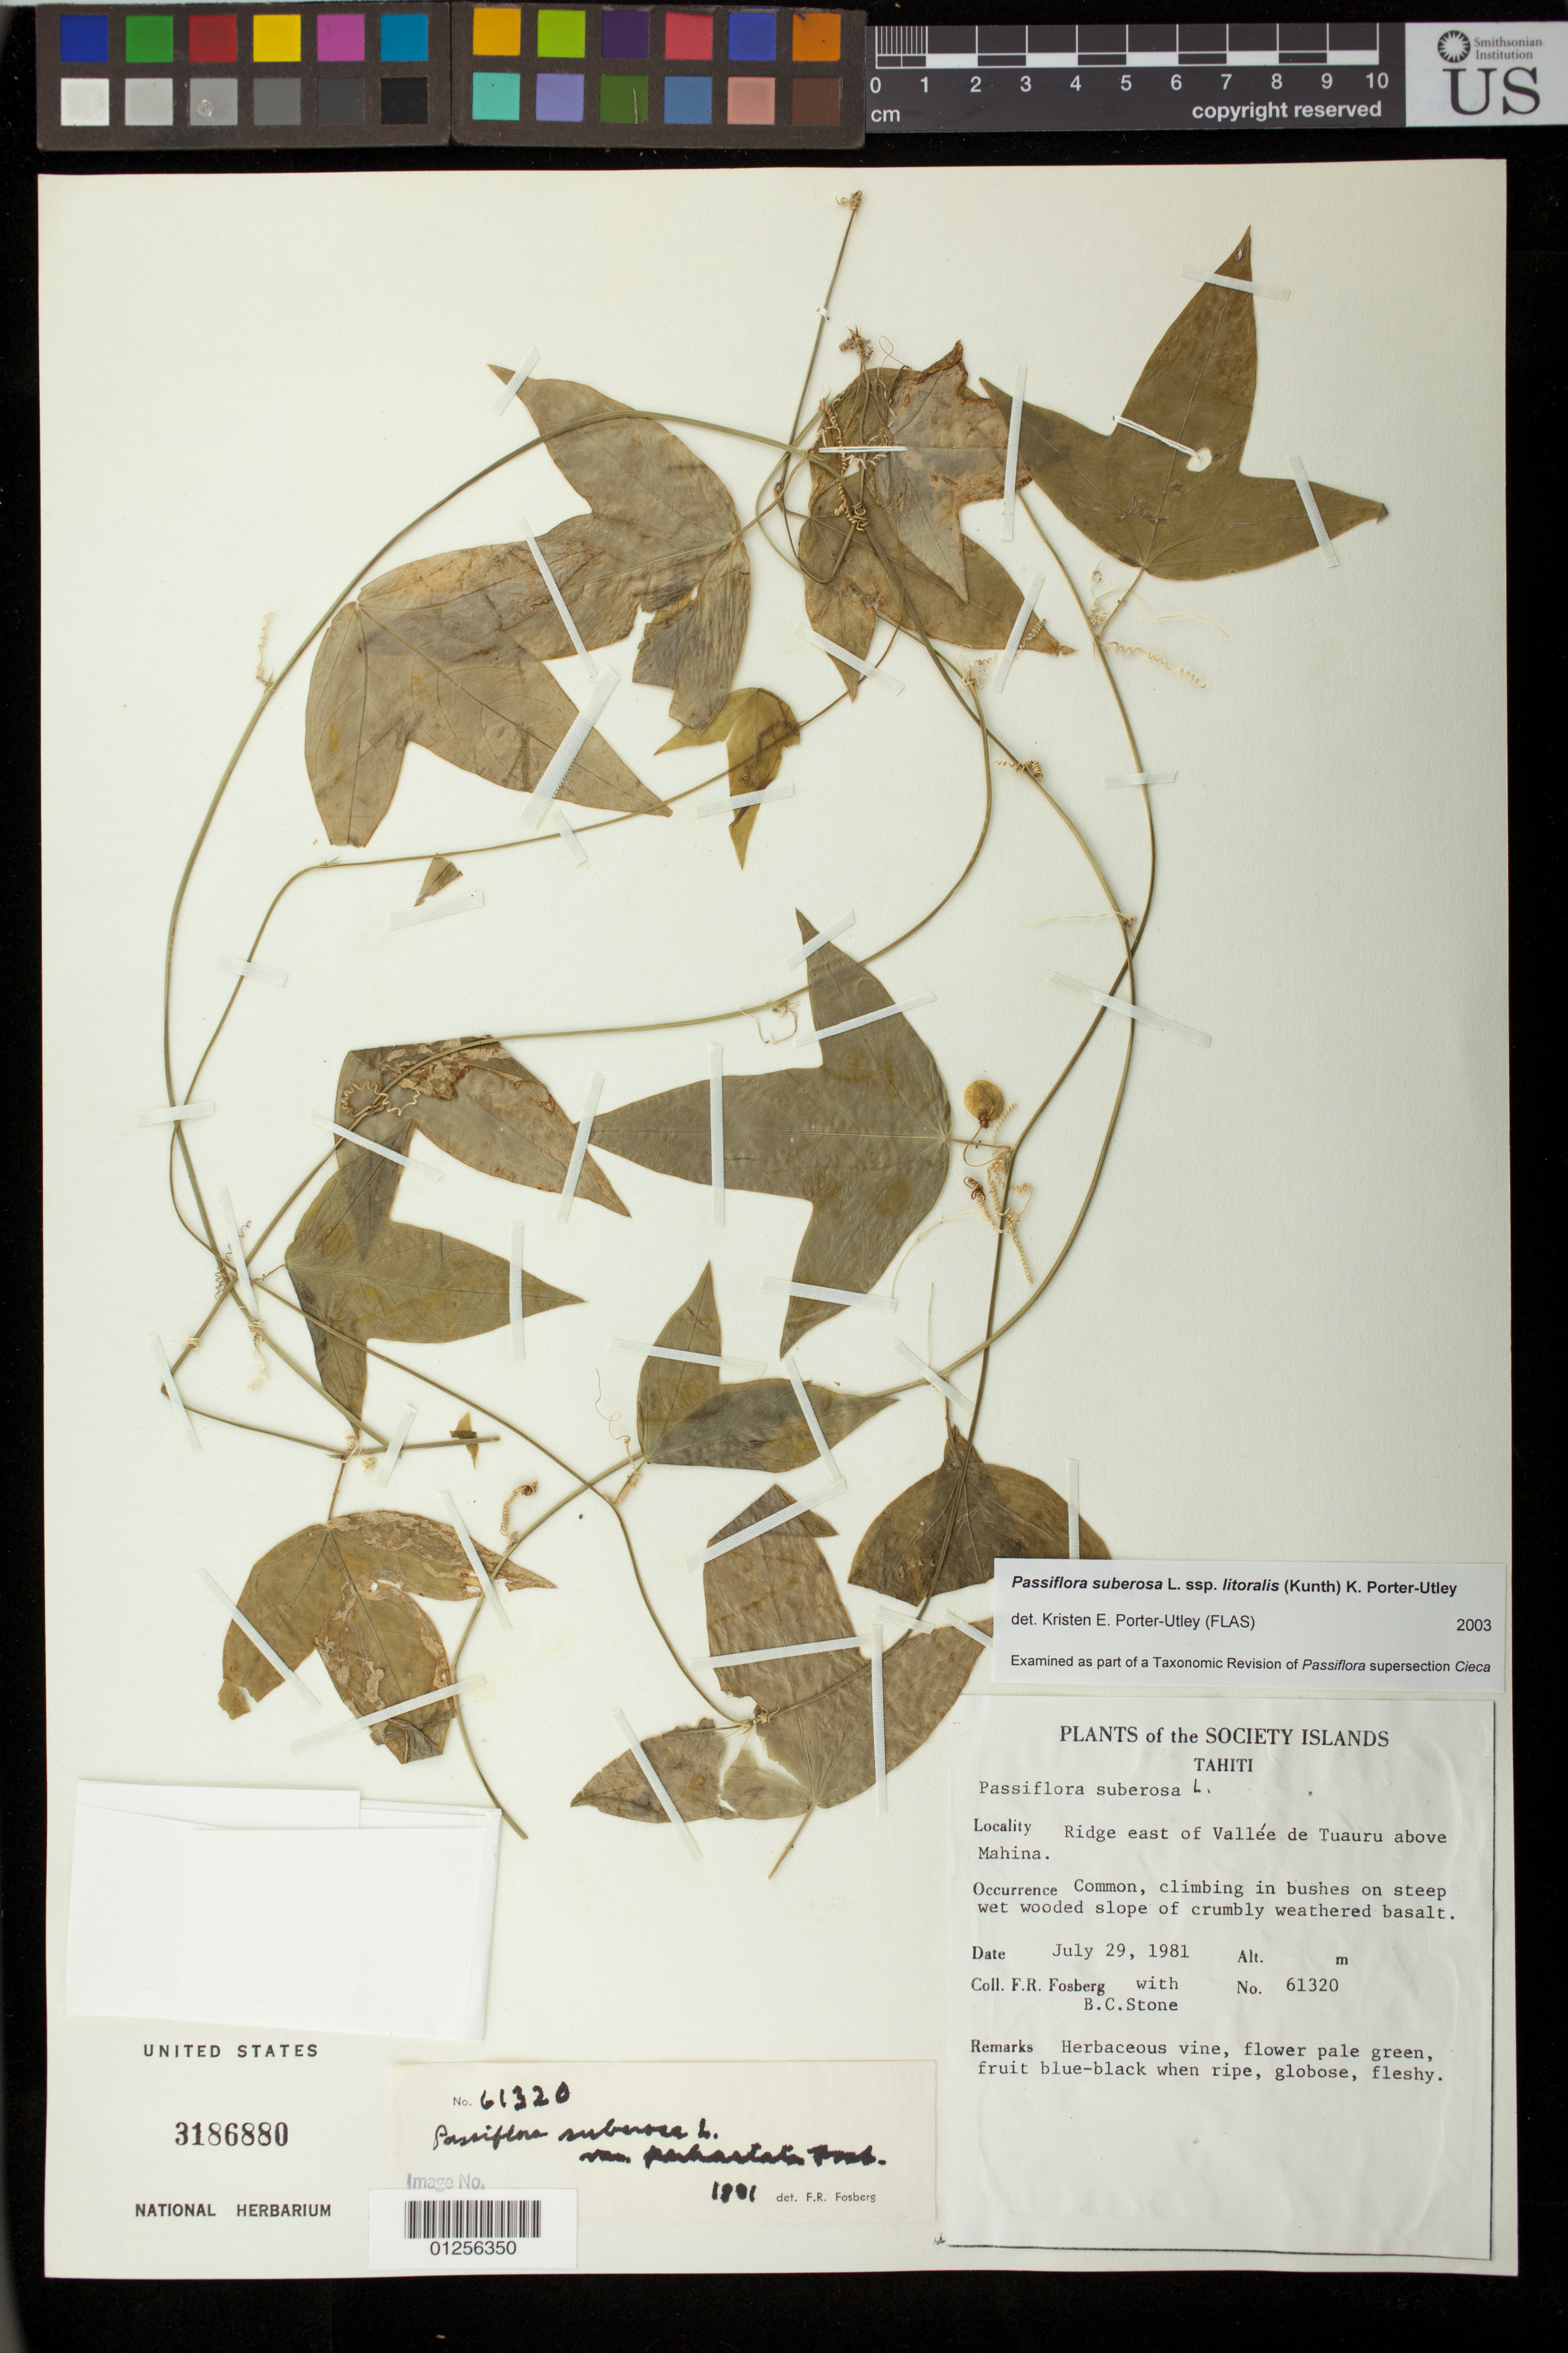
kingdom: Plantae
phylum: Tracheophyta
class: Magnoliopsida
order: Malpighiales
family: Passifloraceae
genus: Passiflora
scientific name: Passiflora suberosa subsp. litoralis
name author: (Kunth) Port.-Utl. et al.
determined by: Porter-Utley, Kristen E.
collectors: F. R. Fosberg & B. C. Stone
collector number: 61320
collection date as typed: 29 Jul 1981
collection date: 1981-07-29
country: French Polynesia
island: Tahiti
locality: Ridge east of Vallee de Tuauru above Mahina [Society Is.]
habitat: Common, climbing in bushes on steep wet wooded slope of crumbly weathered basalt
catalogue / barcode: US 3186880